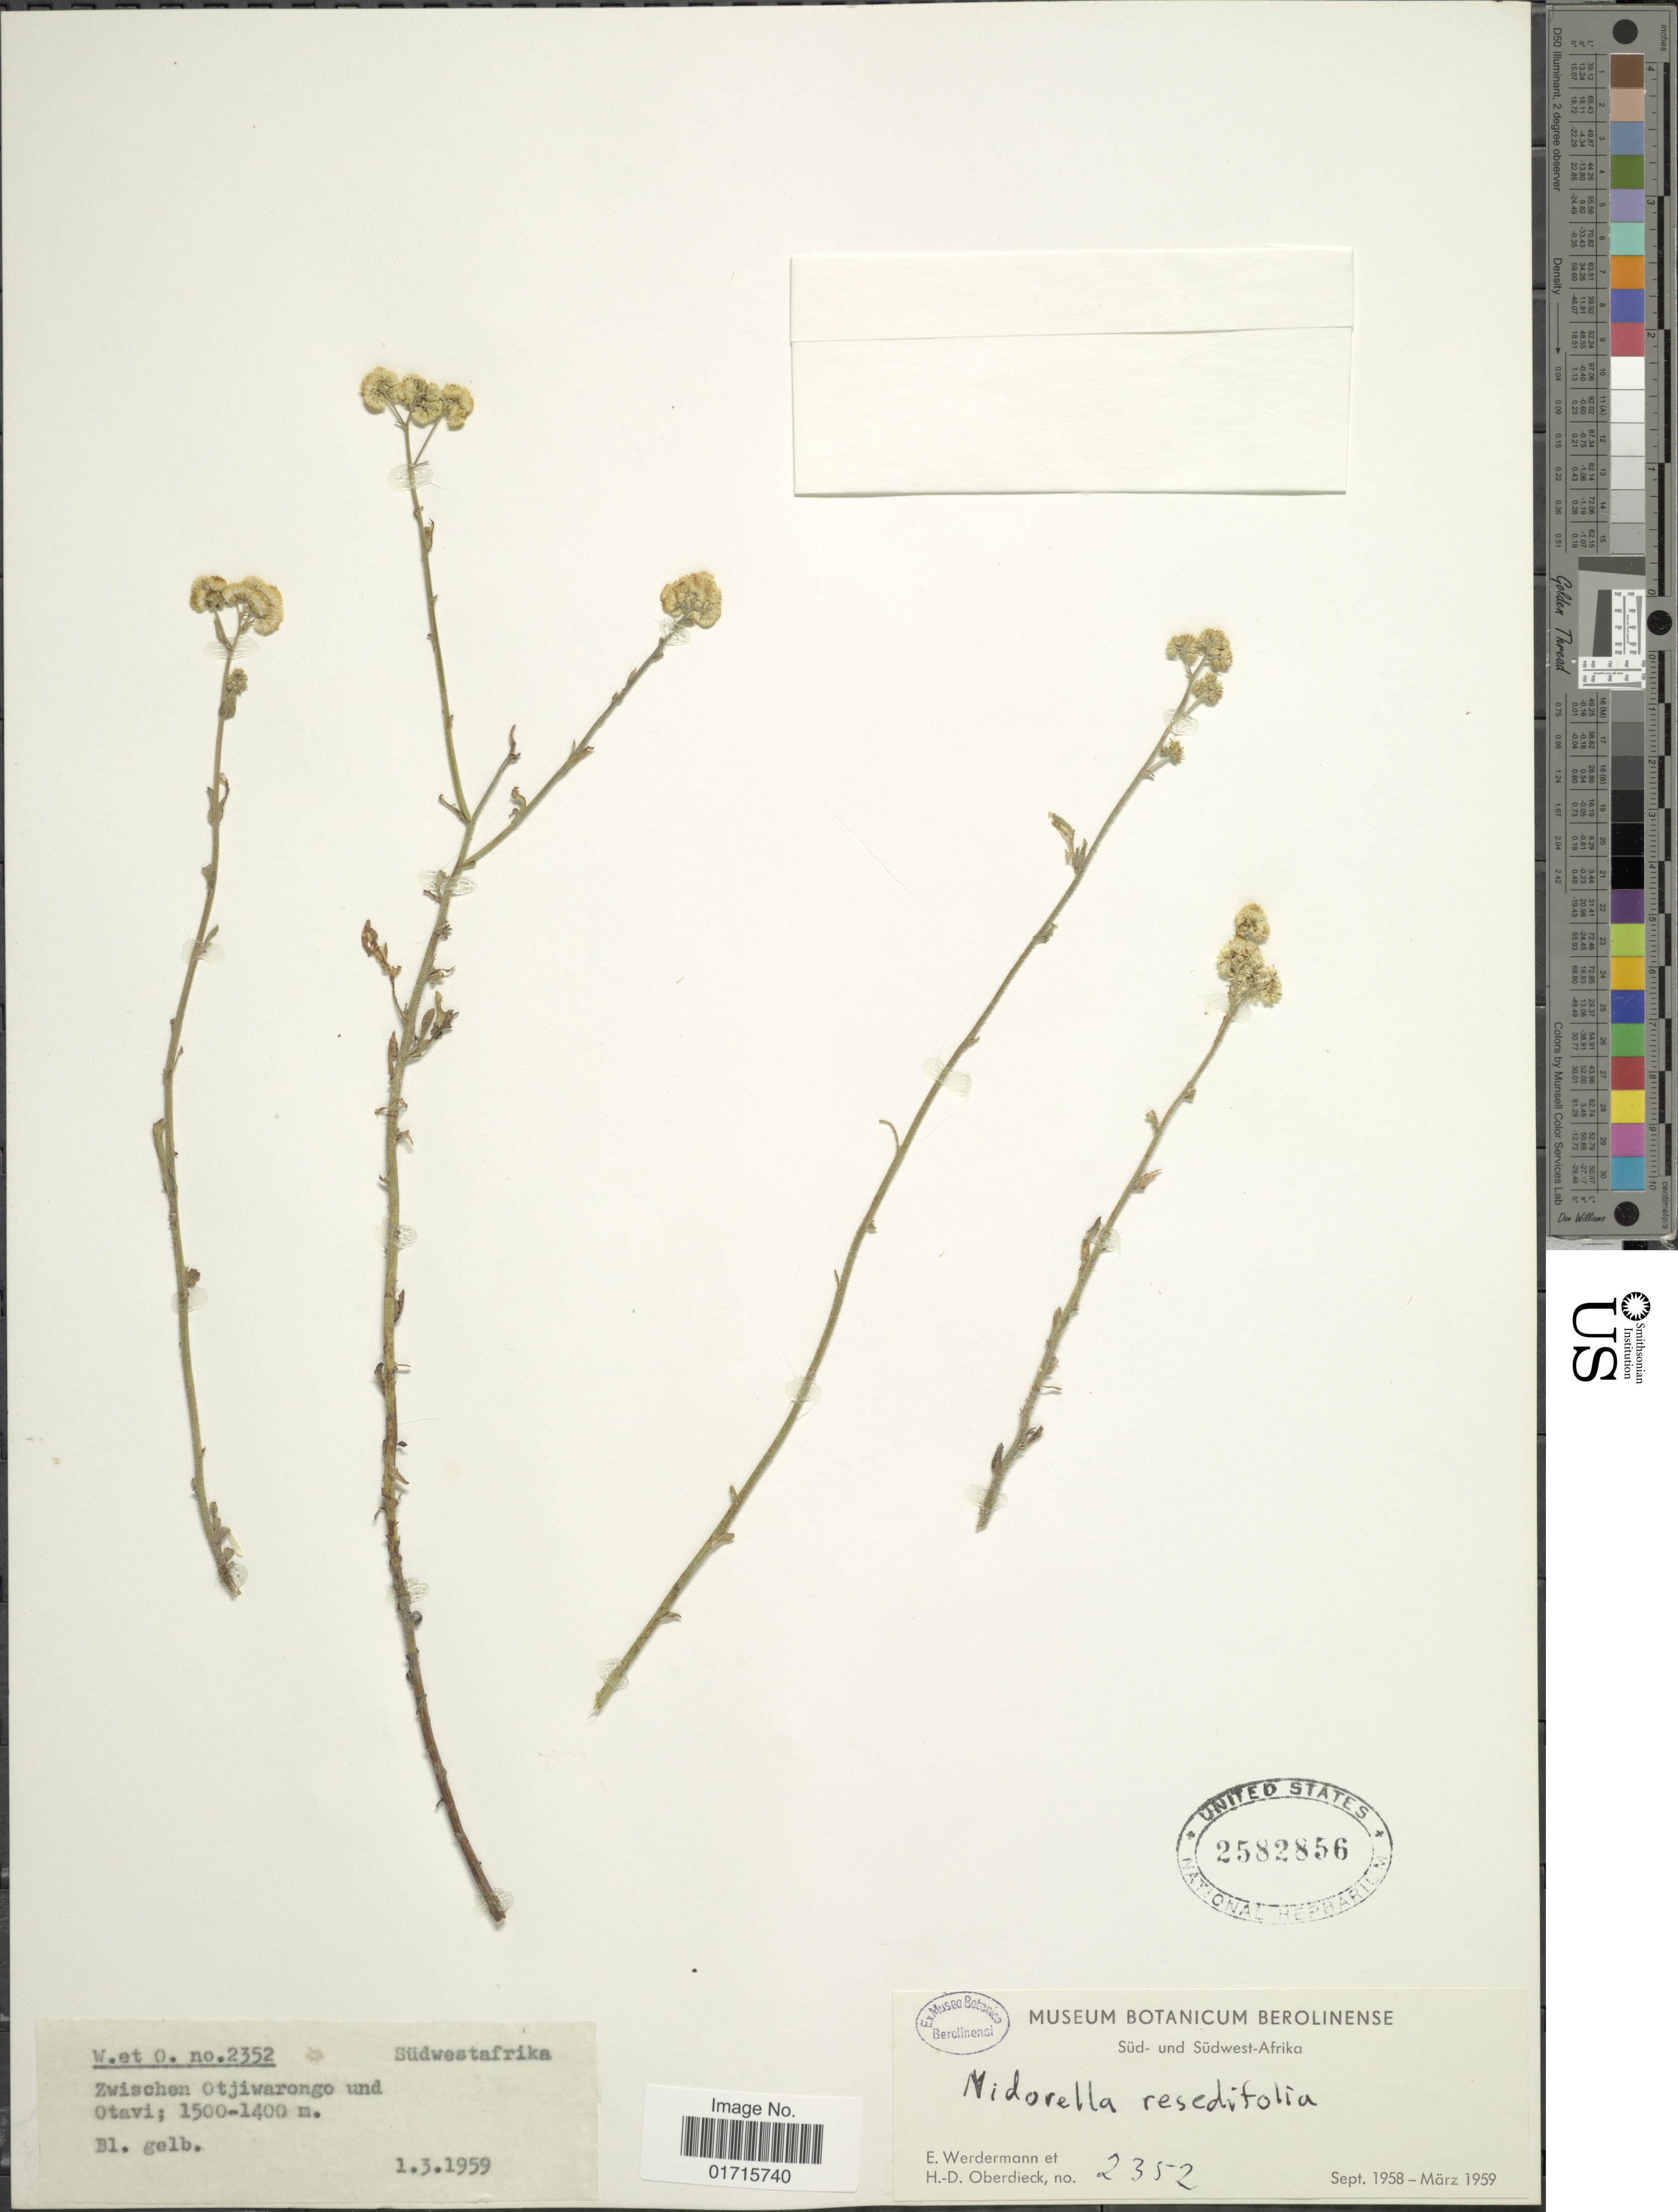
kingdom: Plantae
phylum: Tracheophyta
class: Magnoliopsida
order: Asterales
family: Asteraceae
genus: Nidorella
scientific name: Nidorella resedifolia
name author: DC.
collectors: E. Werdermann & H. Oberdieck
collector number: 2352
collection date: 1959-03-01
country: Namibia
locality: Sud- und Sudwest-Afrika. Sudwestafrika. Zwischen Otjiwarongo und Otavi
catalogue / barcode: US 2582856